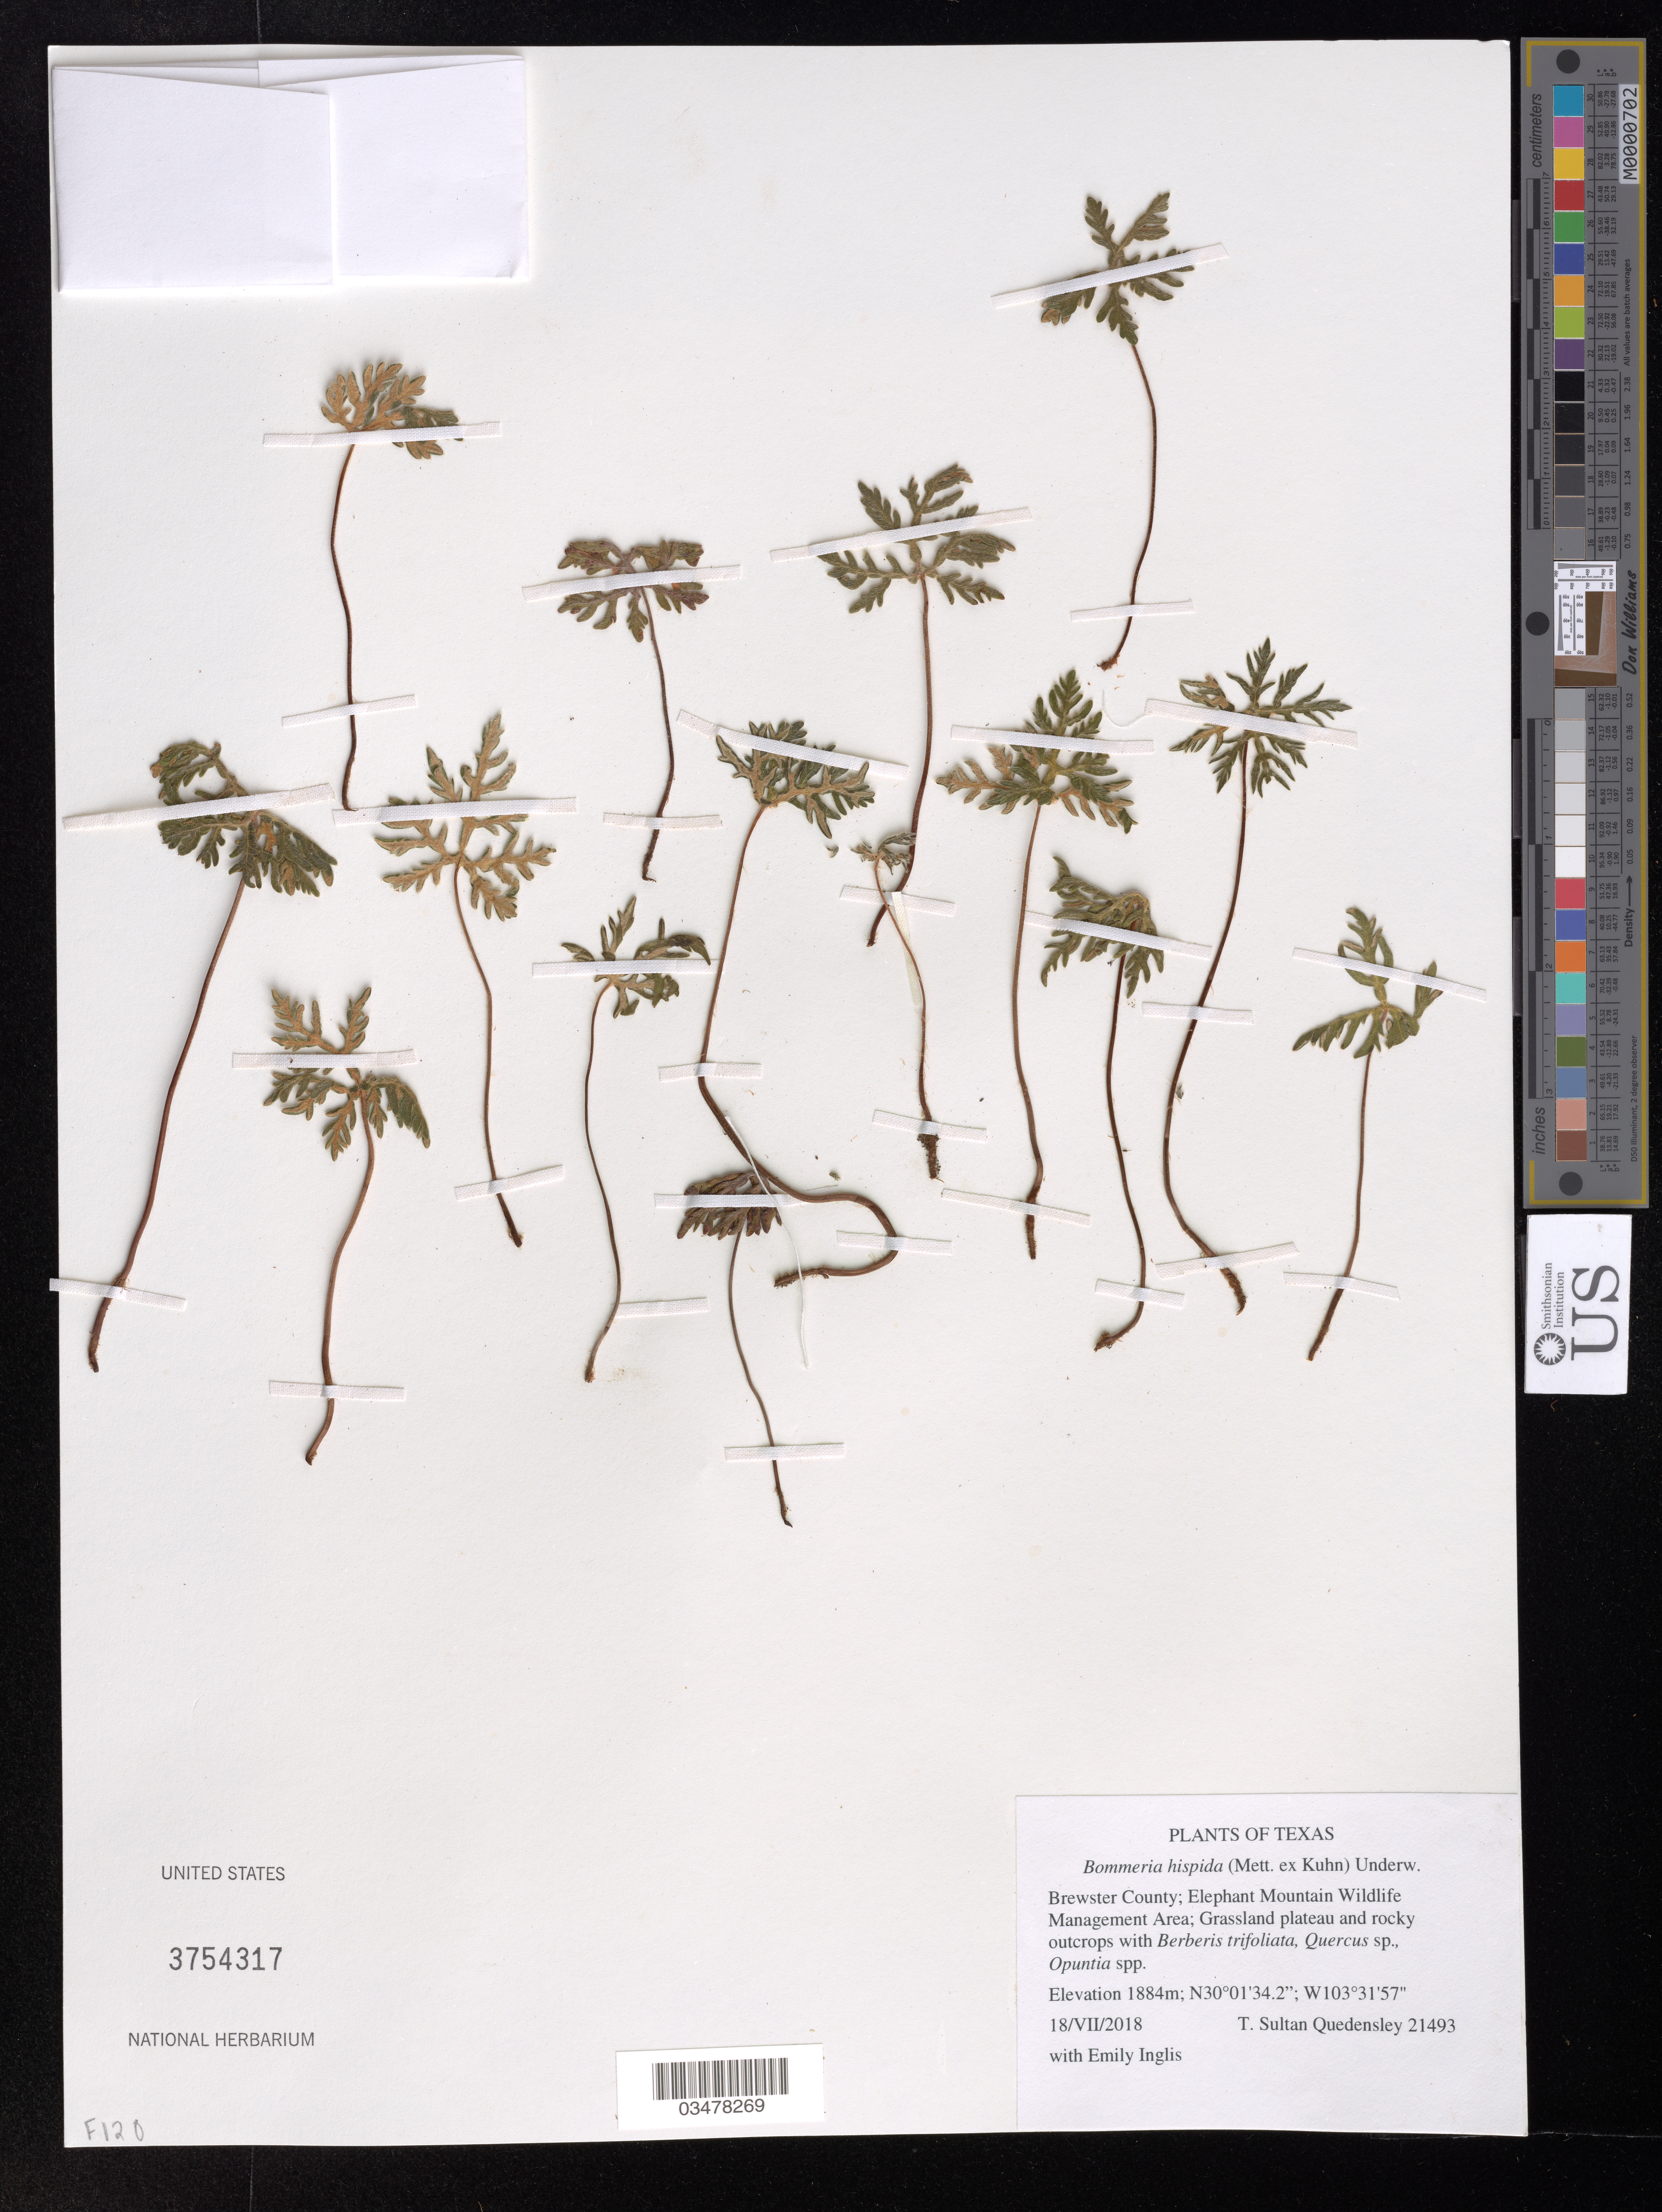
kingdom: Plantae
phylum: Tracheophyta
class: Polypodiopsida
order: Polypodiales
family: Pteridaceae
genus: Bommeria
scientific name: Bommeria hispida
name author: (Mett. ex Kuhn) Underw.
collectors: T. S. Quedensley & E. Inglis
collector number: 21493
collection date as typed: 18 Jul 2018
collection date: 2018-07-18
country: United States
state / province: Texas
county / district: Brewster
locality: Elephant Mountain Wildlife Management Area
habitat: Grassland plateau and rocky outcrops. With Berberis trifoliata, Quercus sp., Opuntia sp.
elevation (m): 1884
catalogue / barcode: US 3754317